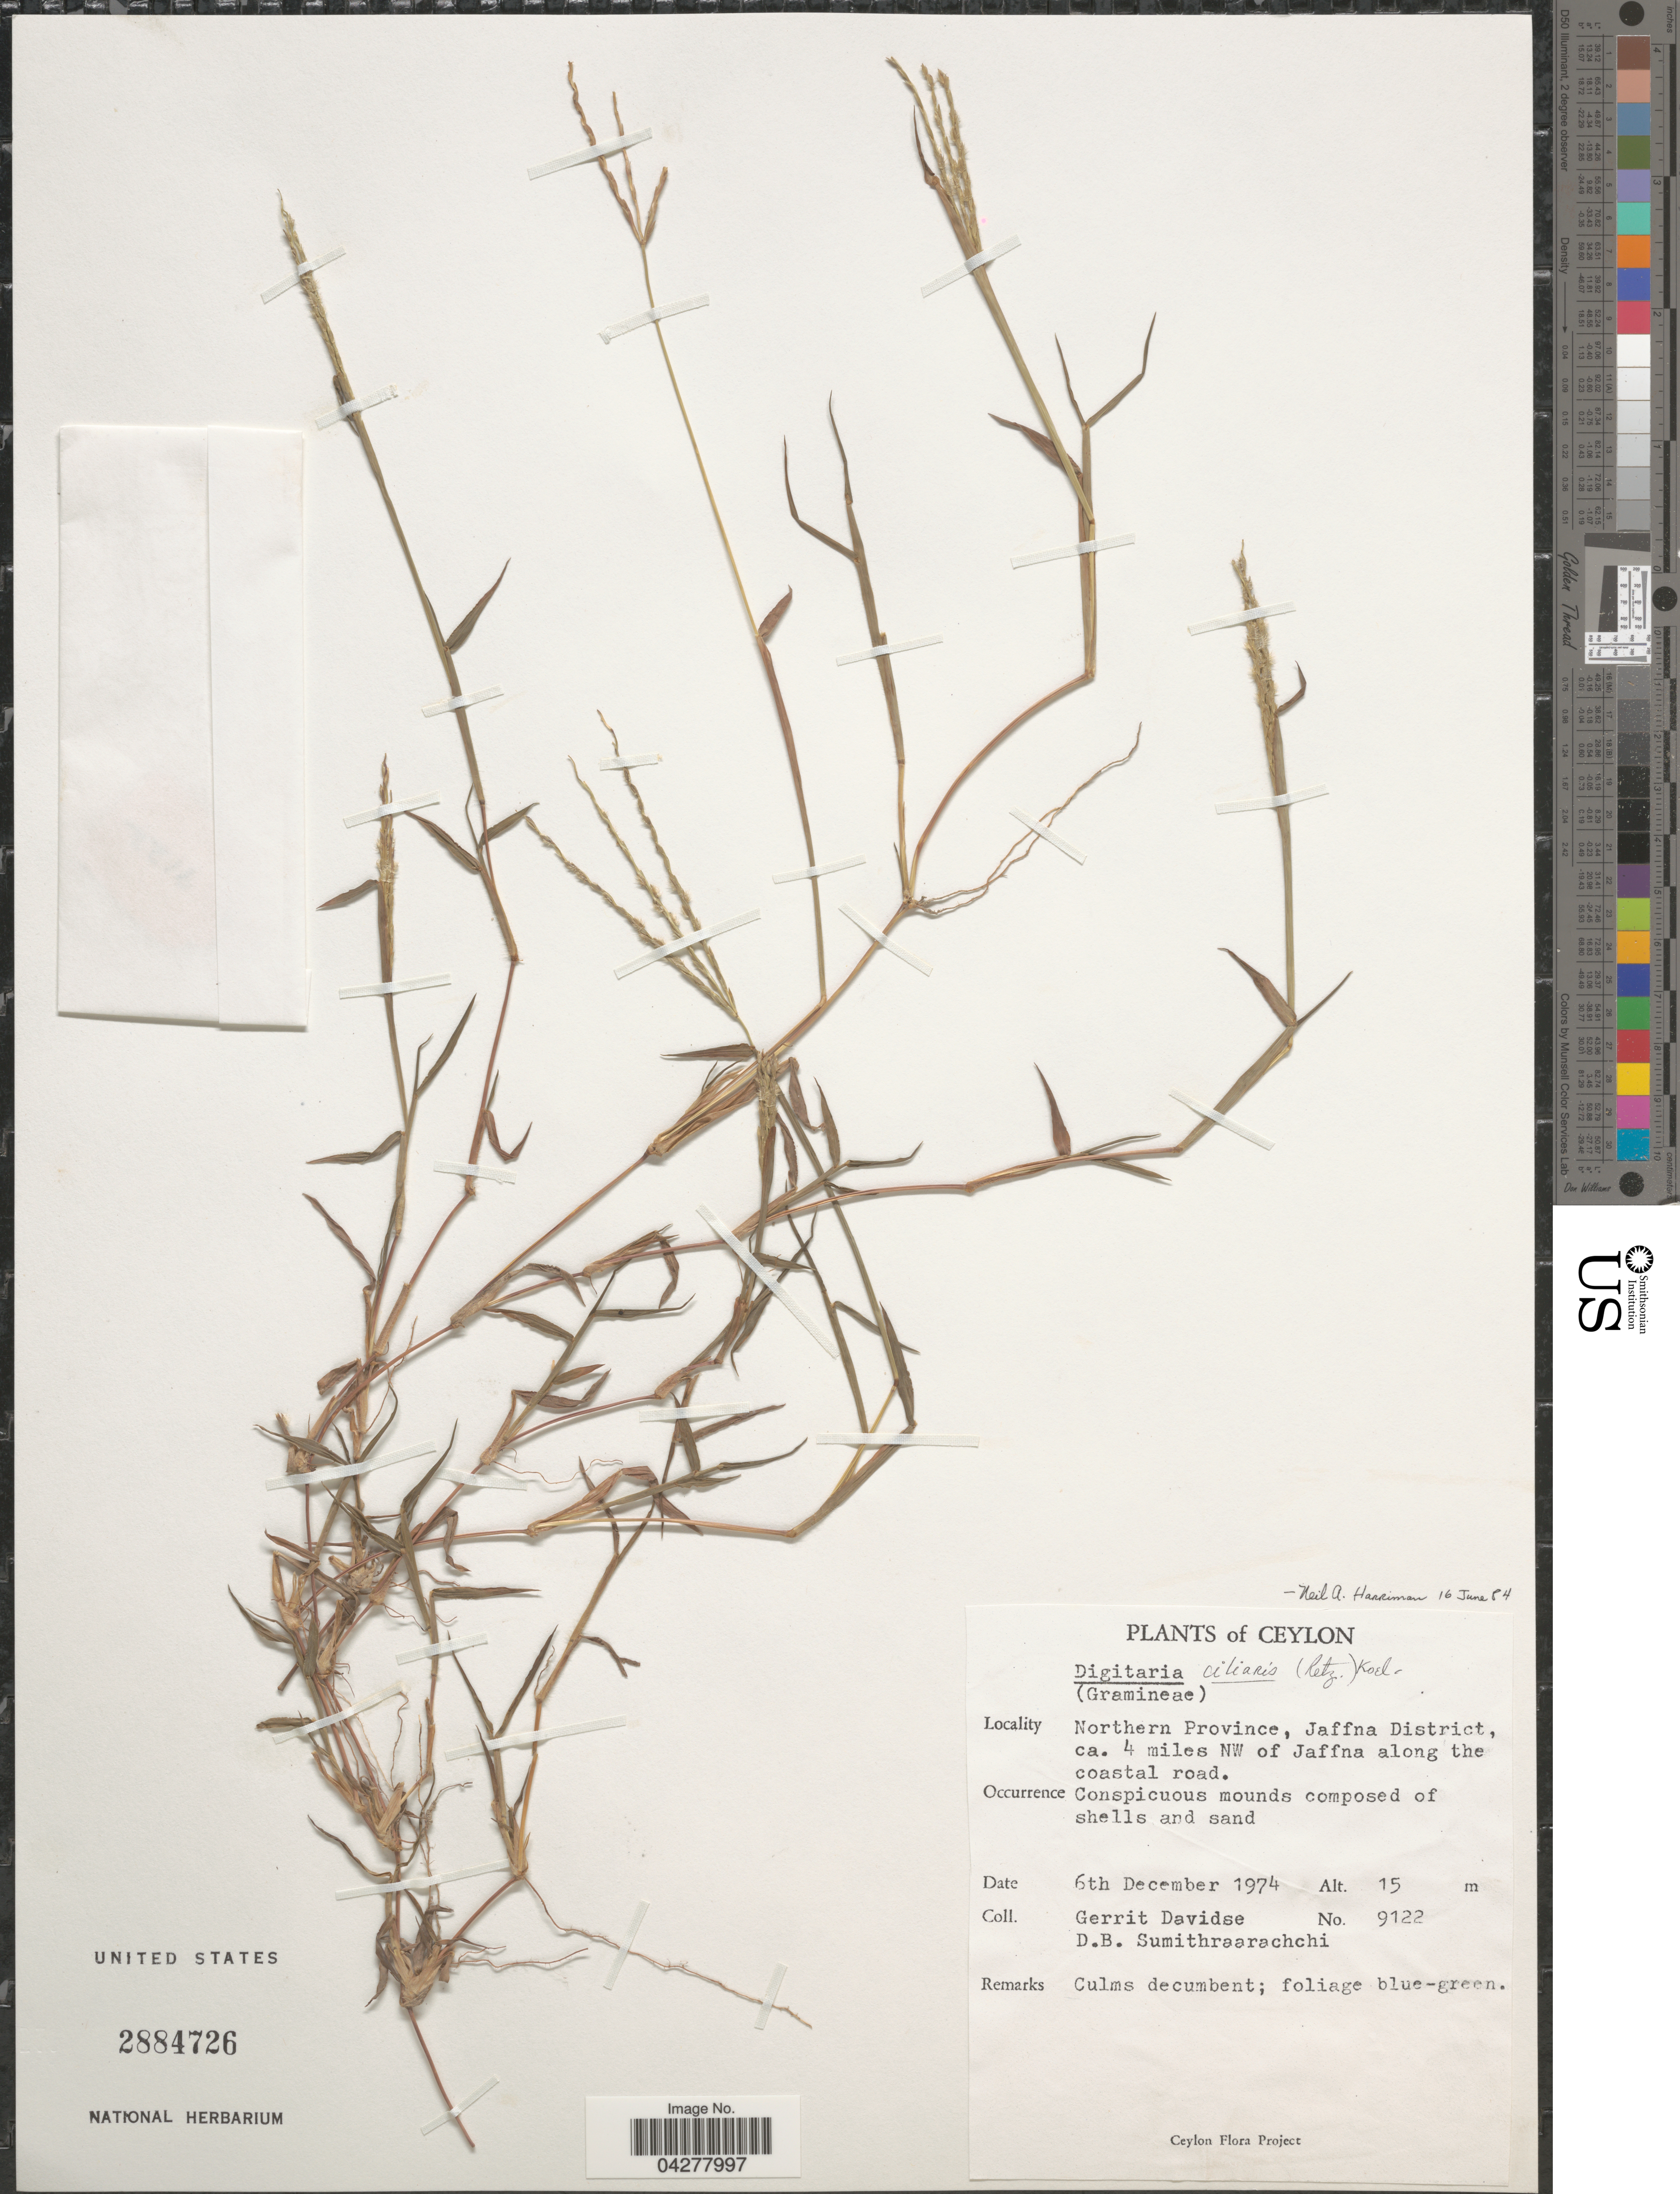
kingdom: Plantae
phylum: Tracheophyta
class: Liliopsida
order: Poales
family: Poaceae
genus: Digitaria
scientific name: Digitaria ciliaris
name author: (Retz.) Koeler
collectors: G. Davidse & D. B. Sumithraarachchi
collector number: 9122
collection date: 1974-12-06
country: Sri Lanka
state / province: Northern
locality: Ceylon. Jaffna District, ca. 4 miles NW of Jaffna along the coastal road.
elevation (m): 15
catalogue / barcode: US 2884726